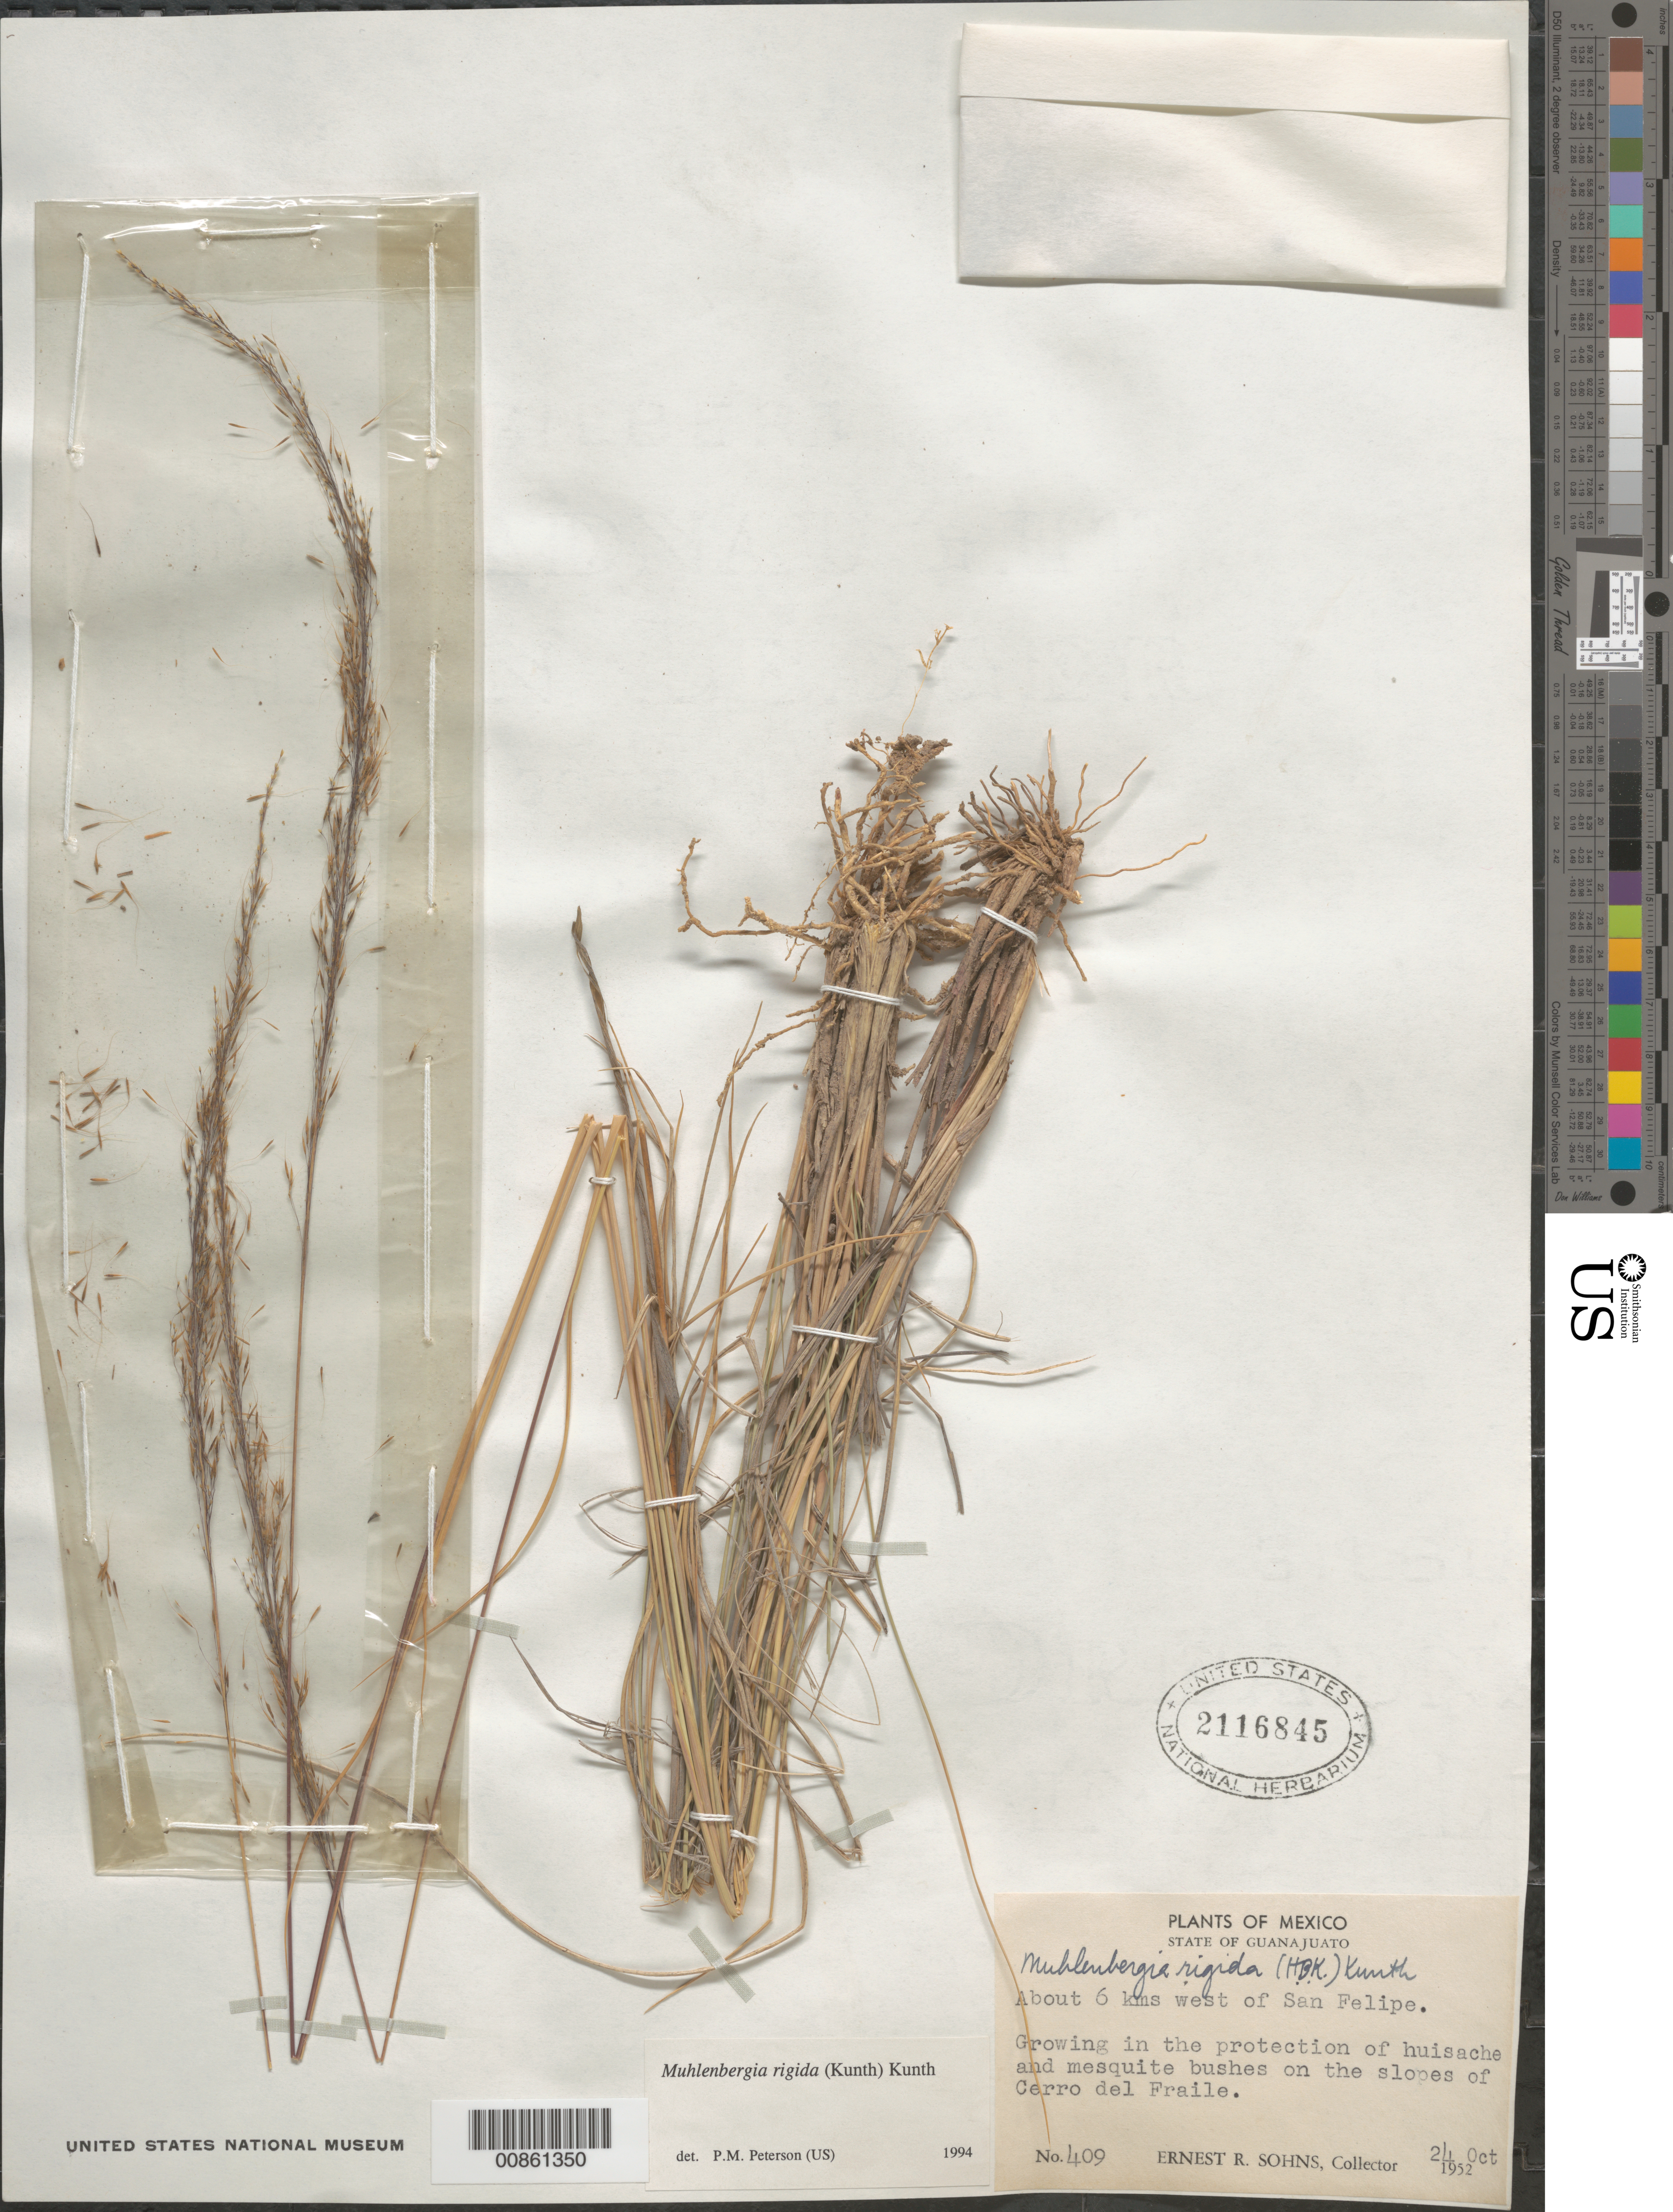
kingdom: Plantae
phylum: Tracheophyta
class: Liliopsida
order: Poales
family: Poaceae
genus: Muhlenbergia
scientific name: Muhlenbergia sp.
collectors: E. R. Sohns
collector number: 409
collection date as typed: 24 Oct 1952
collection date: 1952-10-24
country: Mexico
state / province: Guanajuato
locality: About 6 km W of San Felipe, Gto.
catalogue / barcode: US 2116845